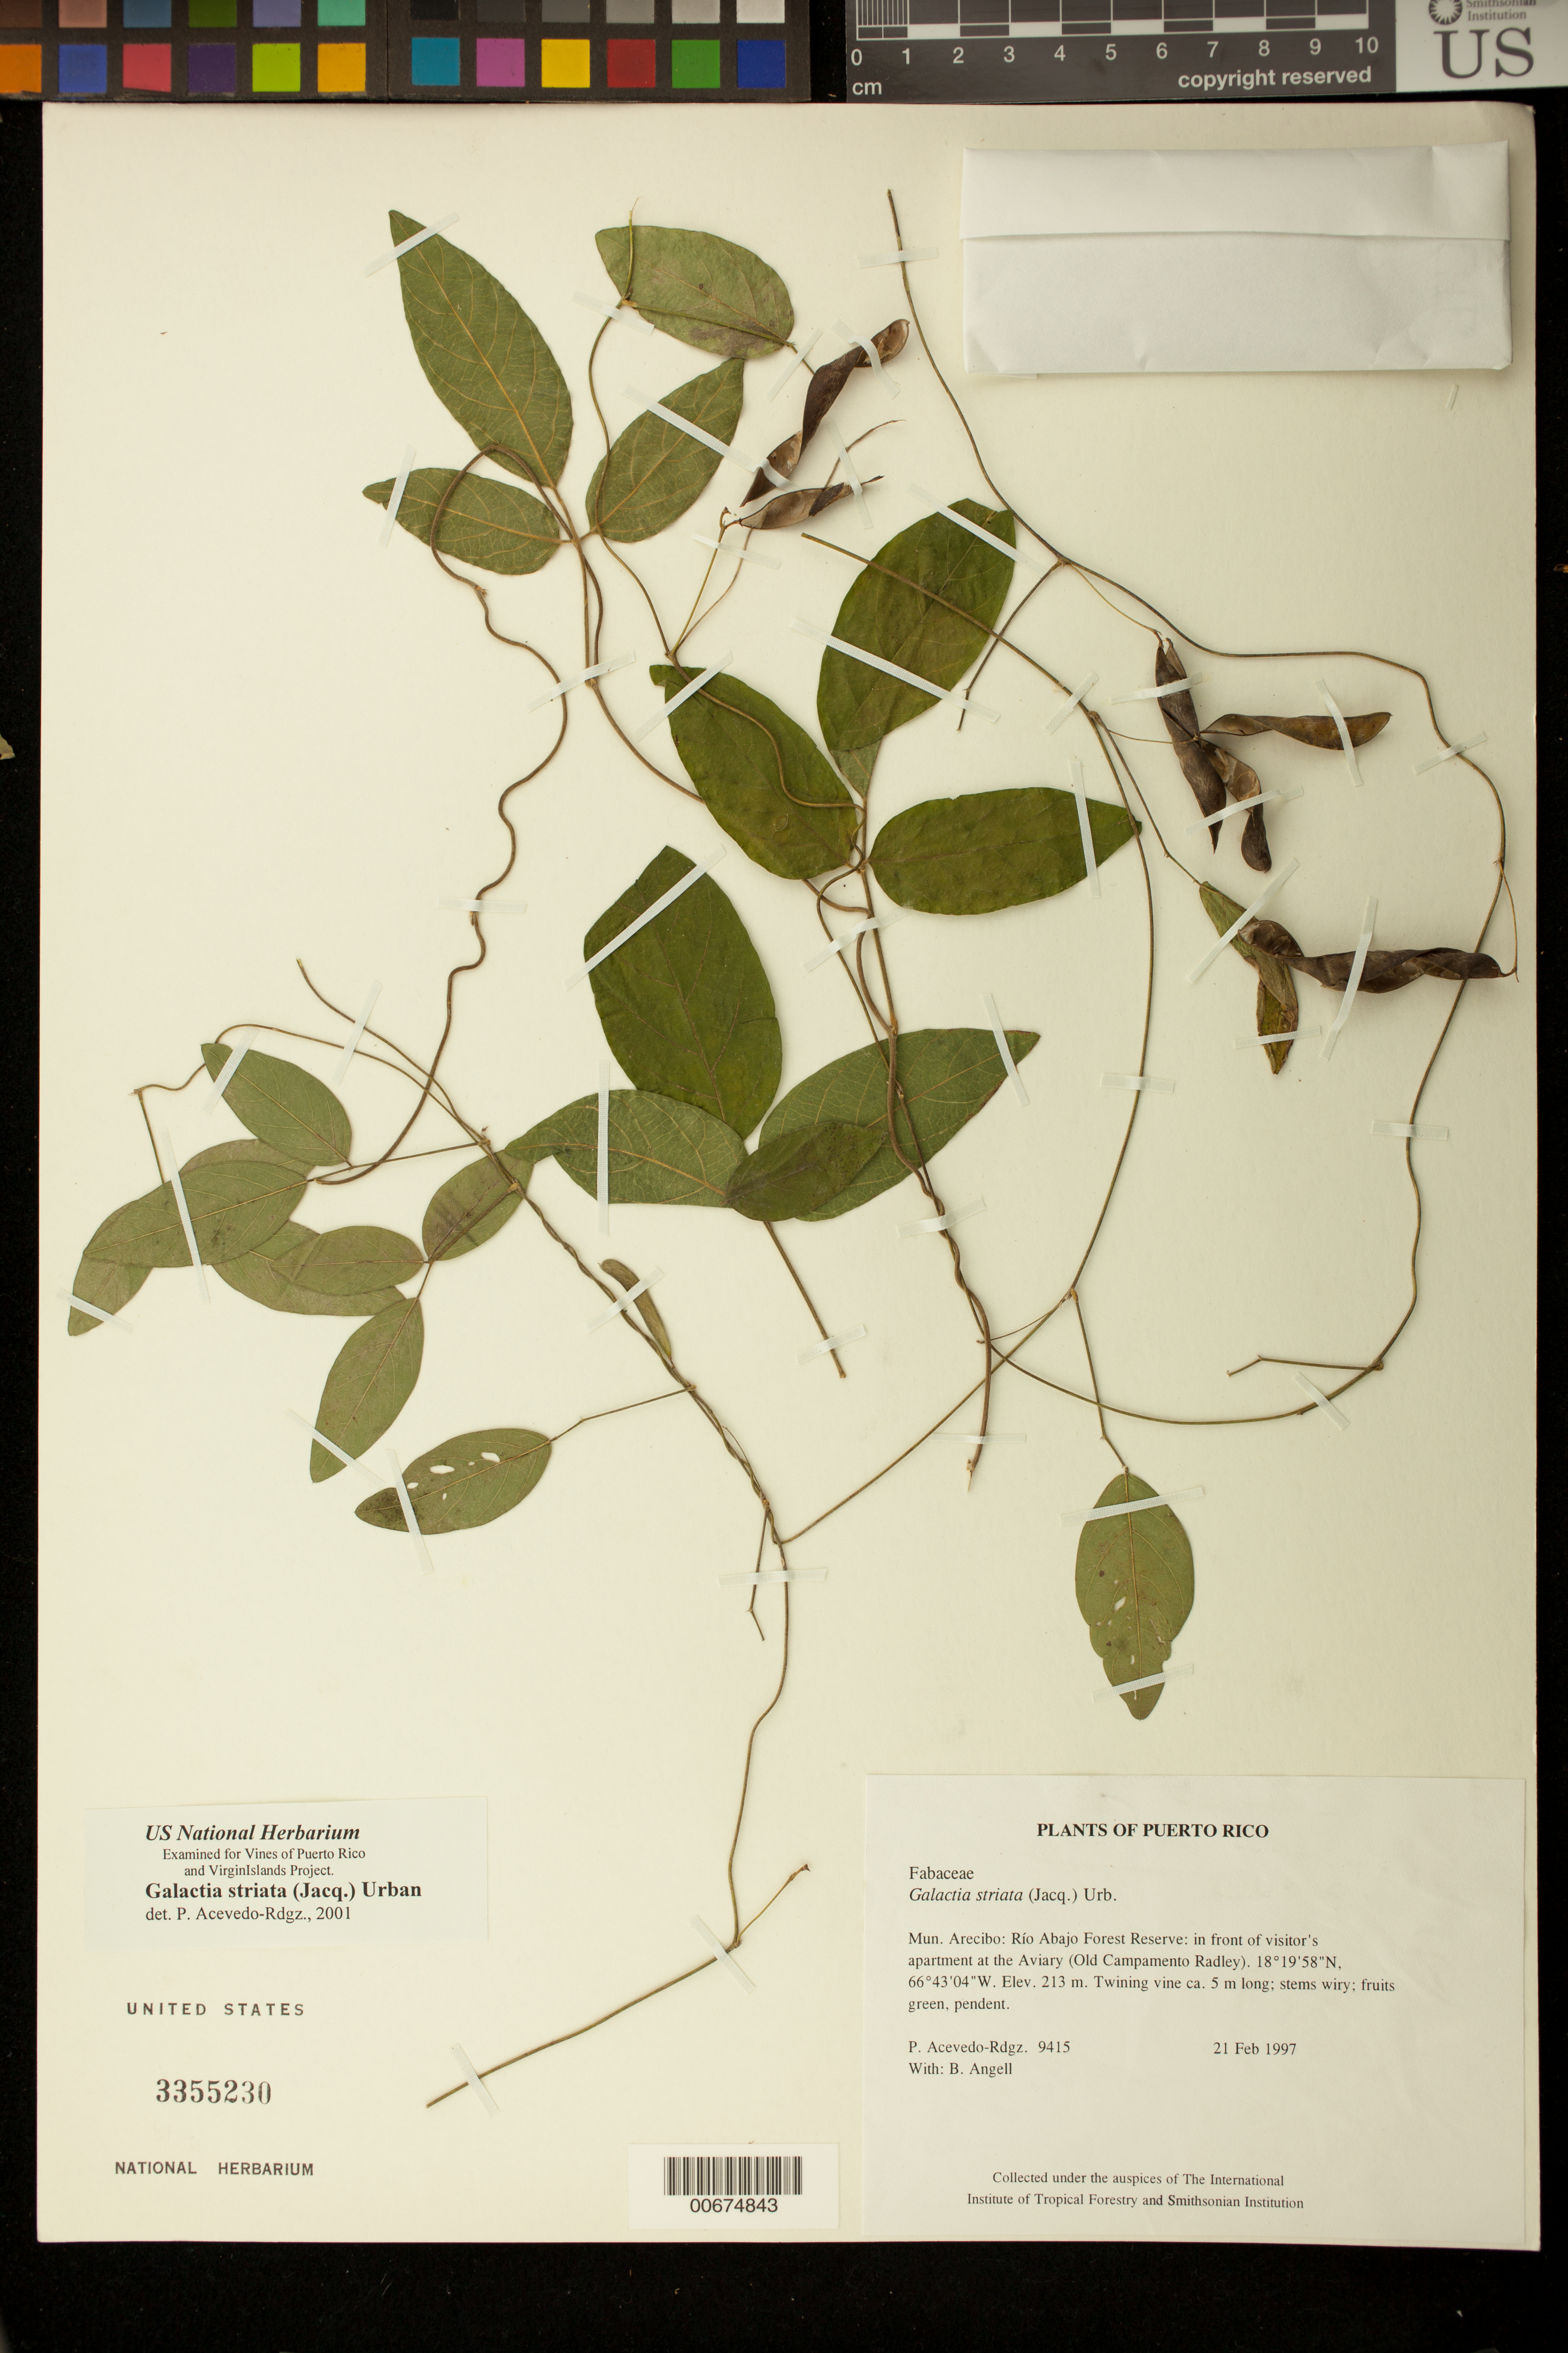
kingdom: Plantae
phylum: Tracheophyta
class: Magnoliopsida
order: Fabales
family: Fabaceae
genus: Galactia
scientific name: Galactia striata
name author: (Jacq.) Urb.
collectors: P. Acevedo-Rodr. & Bobbi Angell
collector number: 9415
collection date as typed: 21 Feb 1997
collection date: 1997-02-21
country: Puerto Rico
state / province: Arecibo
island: Puerto Rico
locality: Arecibo; Río Abajo Forest Reserve: in front of visitor's apartment at the Aviary (Old Campamento Radley).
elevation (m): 213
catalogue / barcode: US 3355230